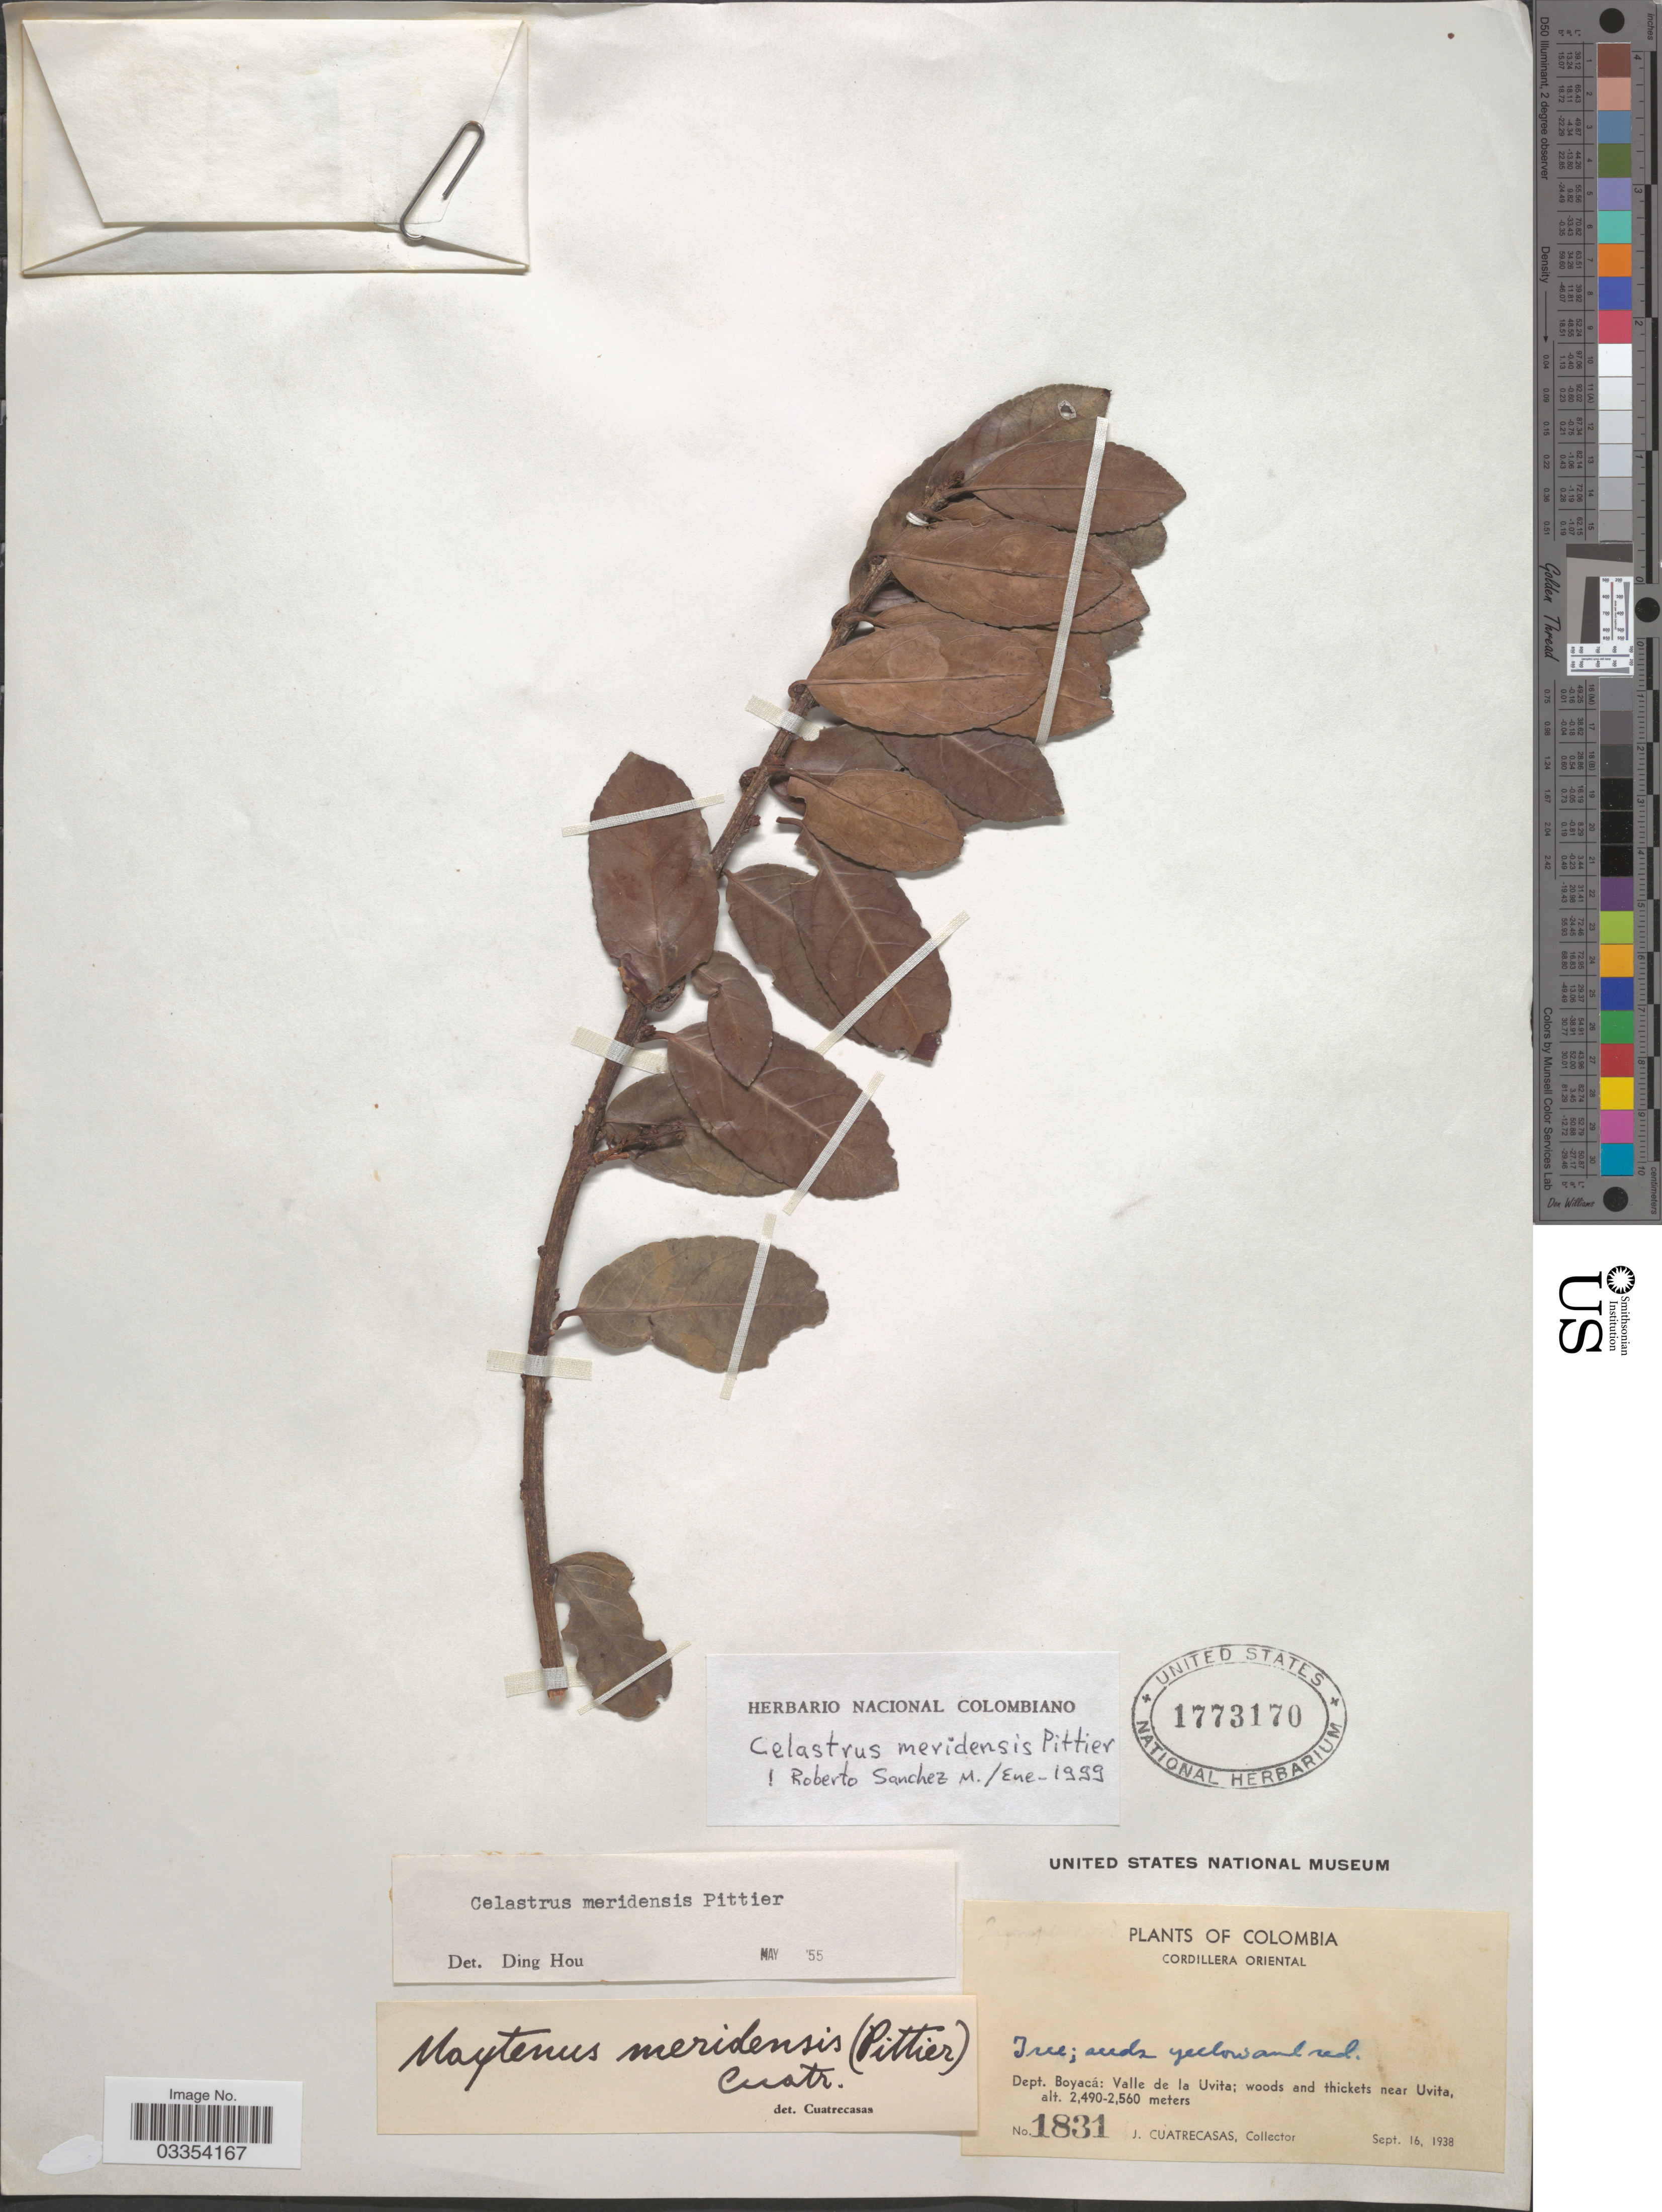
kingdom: Plantae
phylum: Tracheophyta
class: Magnoliopsida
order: Celastrales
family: Celastraceae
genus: Celastrus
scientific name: Celastrus meridensis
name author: Pittier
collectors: J. Cuatrecasas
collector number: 1831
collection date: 1938-09-16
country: Colombia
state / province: Boyacá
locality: Cordillera Oriental. Dept. Boyacá: Valle de la Uvita; woods and thickets near Uvita.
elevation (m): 2490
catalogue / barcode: US 1773170